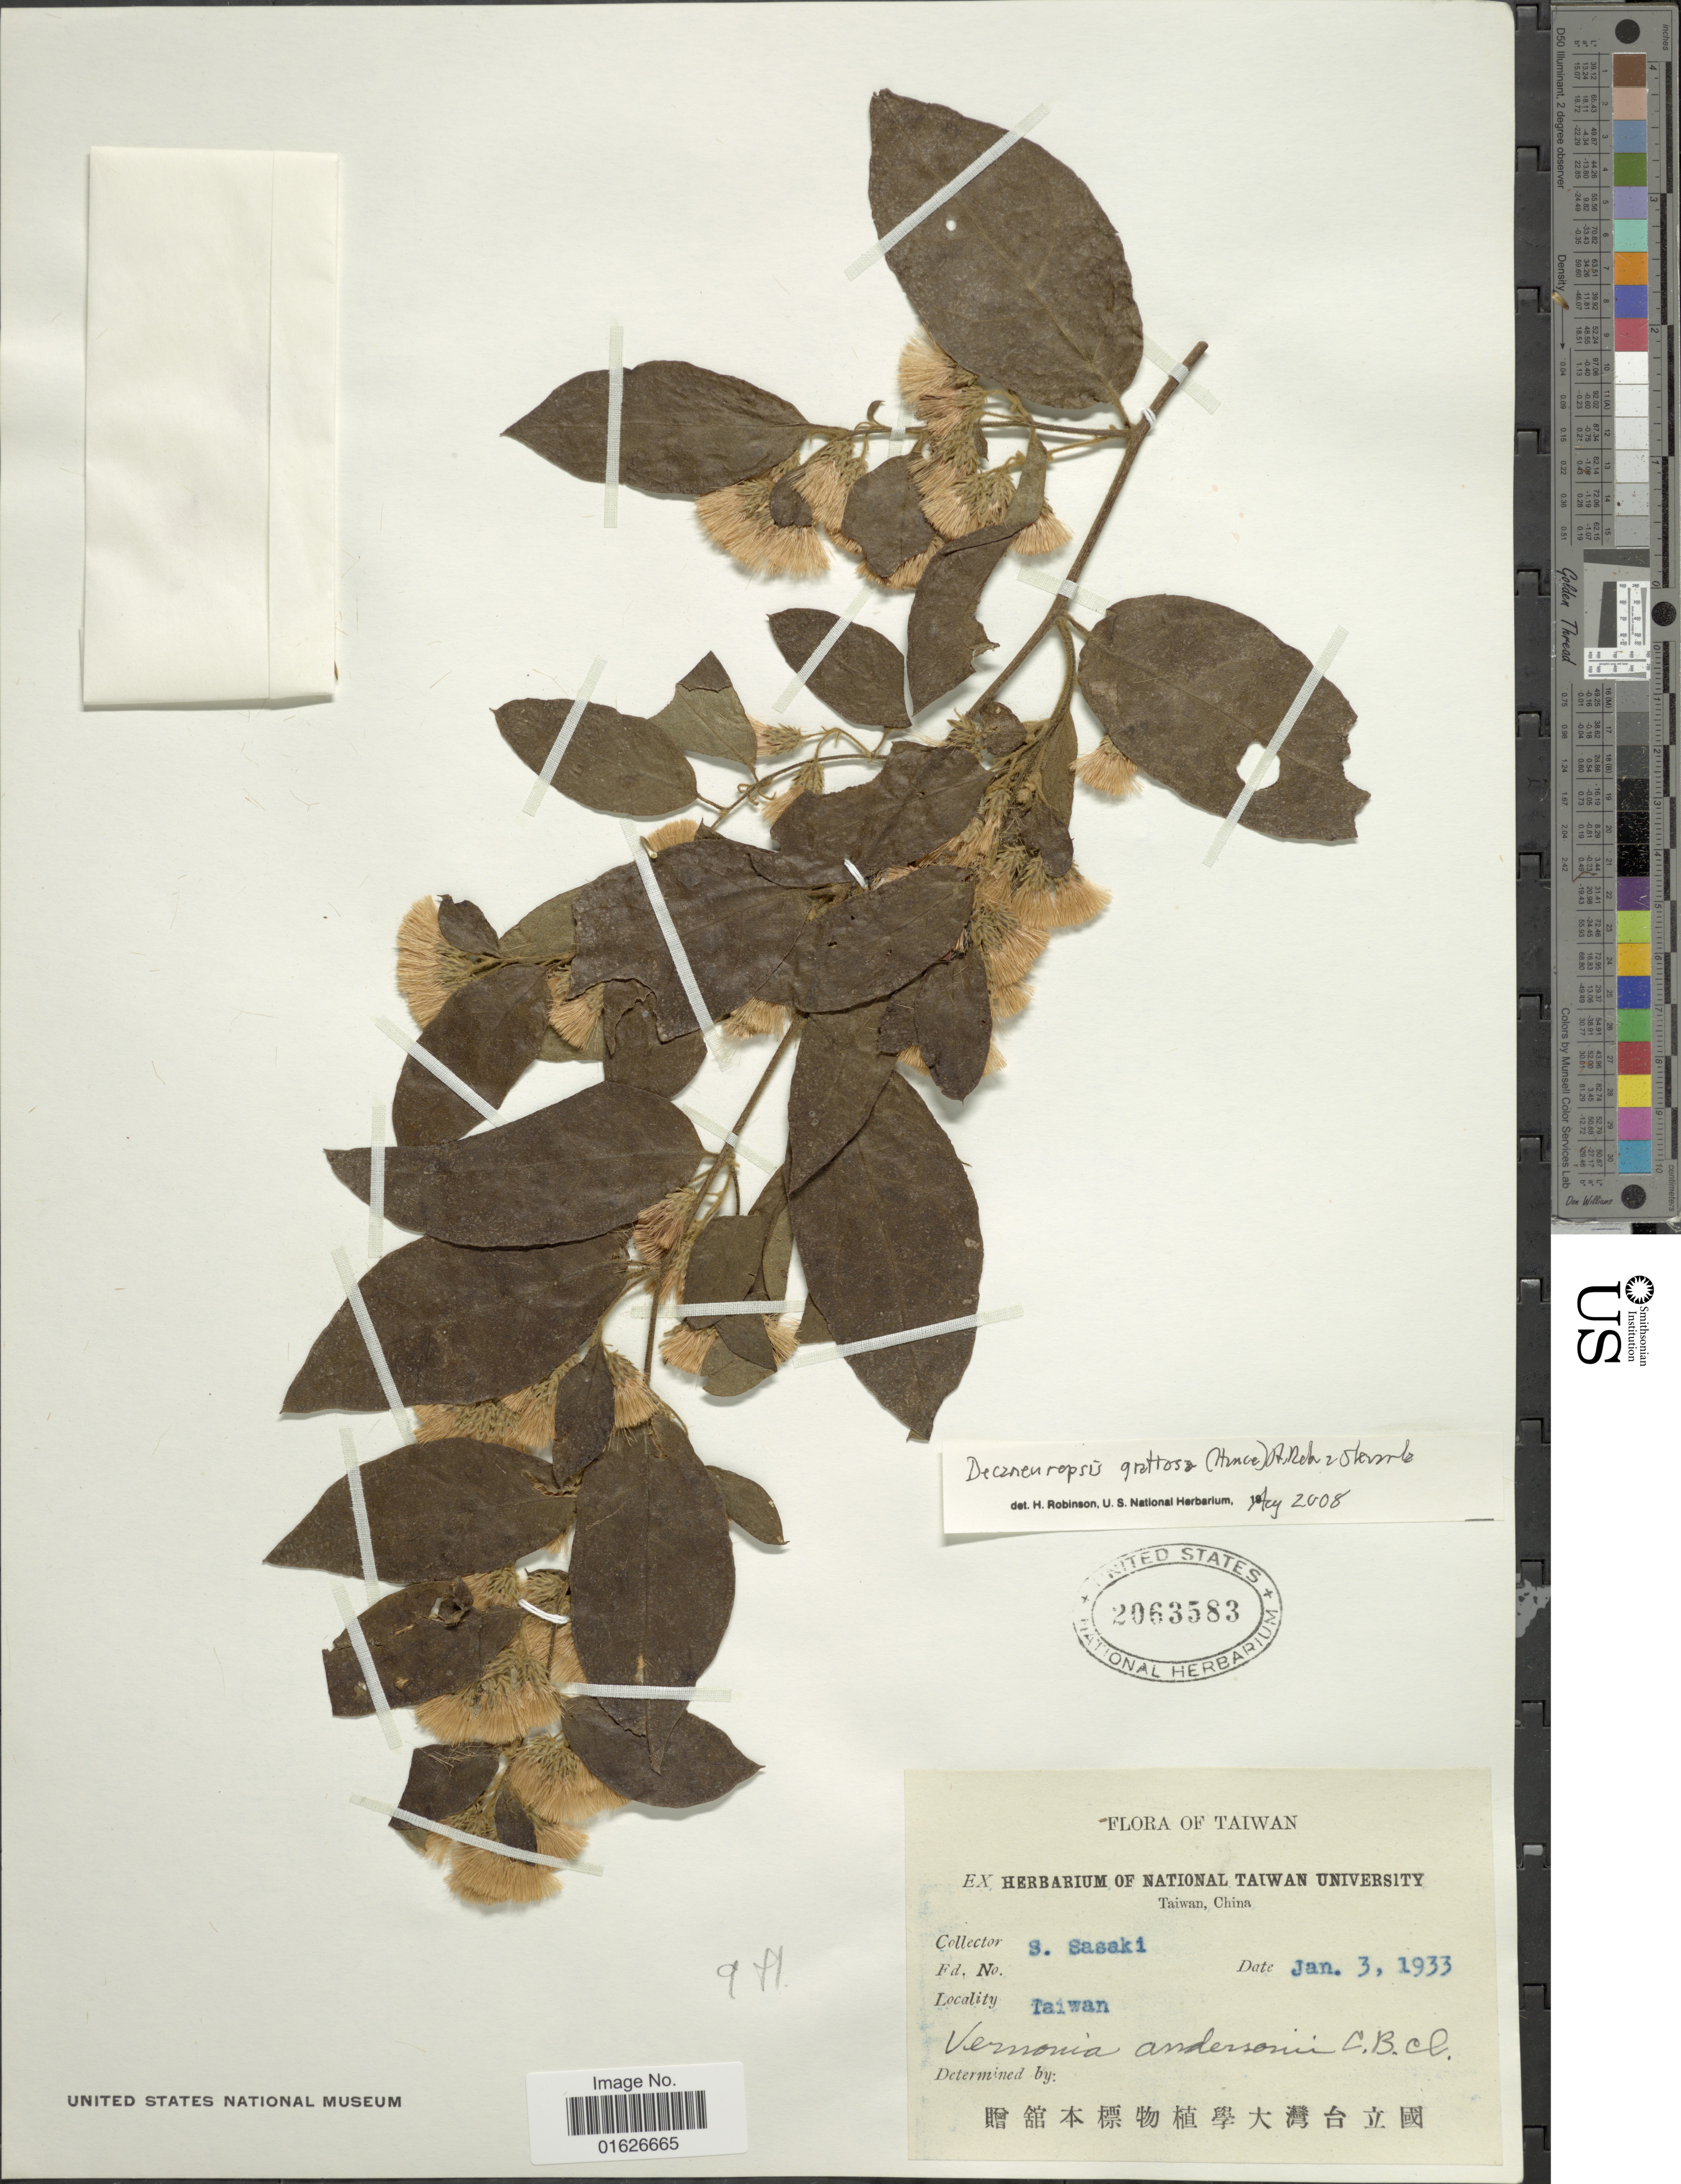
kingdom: Plantae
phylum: Tracheophyta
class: Magnoliopsida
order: Asterales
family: Asteraceae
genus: Decaneuropsis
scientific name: Decaneuropsis gratiosa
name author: (Hance) H. Rob. & Skvarla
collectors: S. Sasaki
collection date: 1933-01-03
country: Taiwan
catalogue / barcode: US 2063583